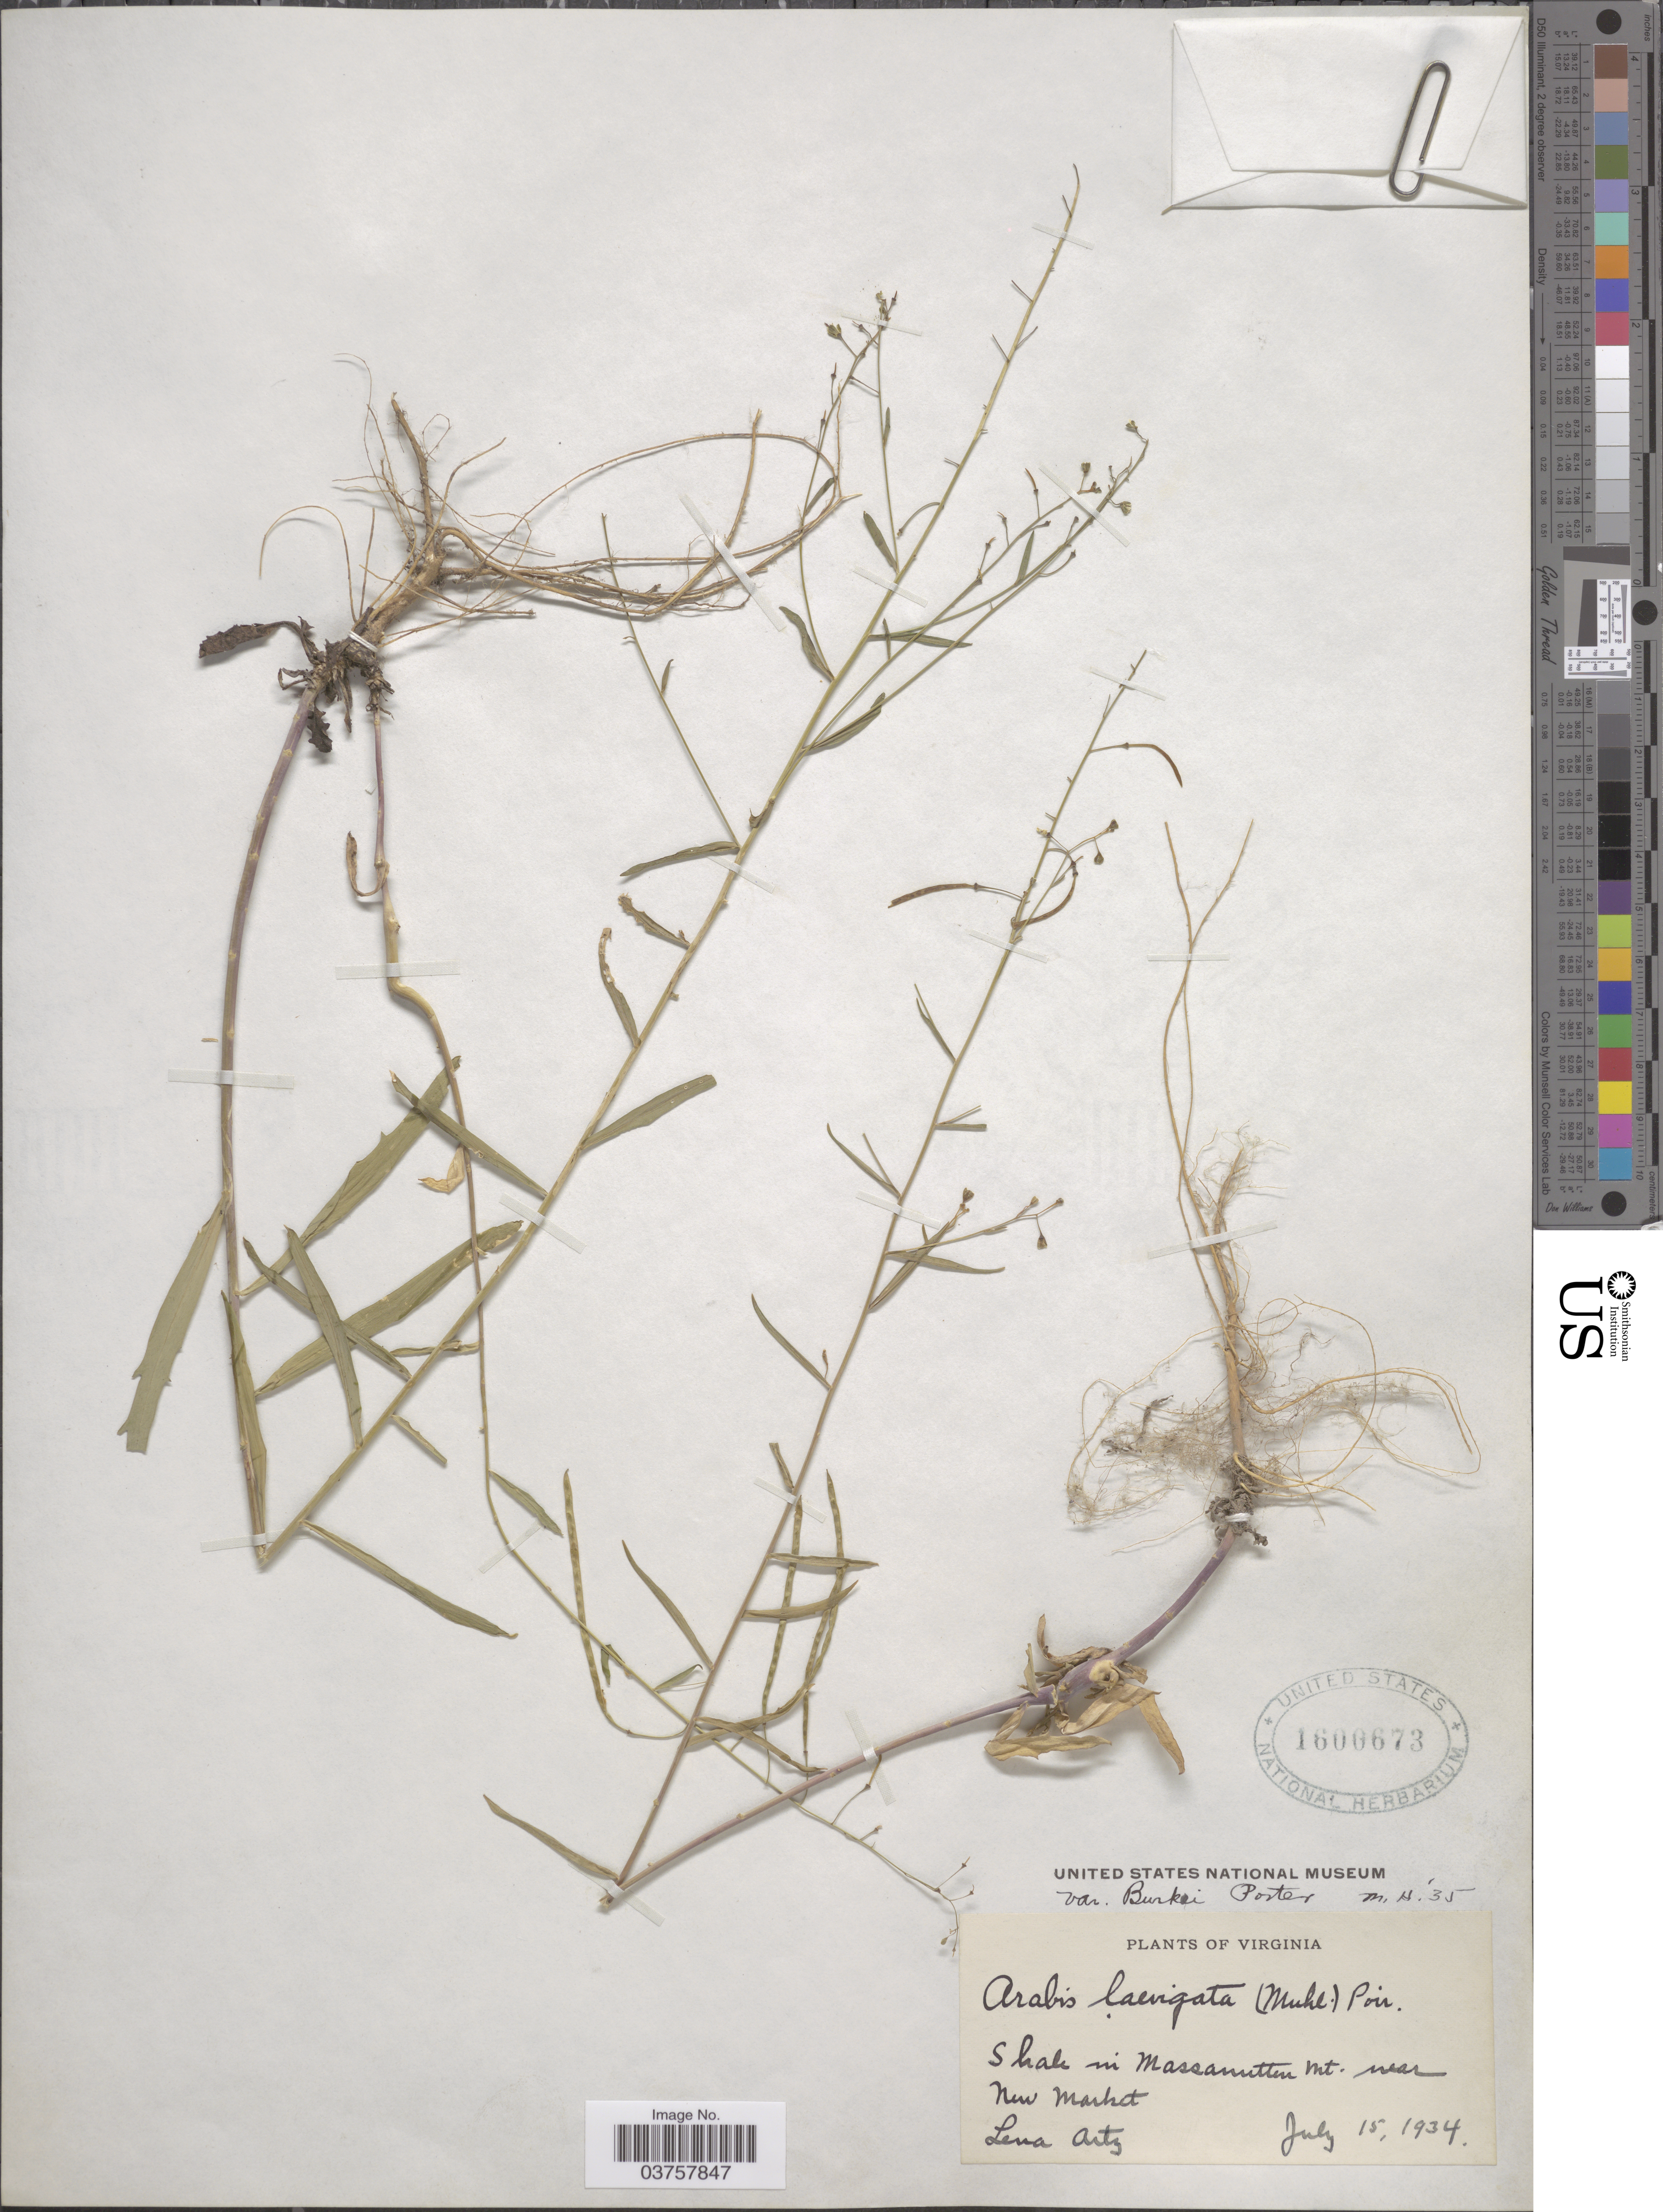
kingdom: Plantae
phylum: Tracheophyta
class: Magnoliopsida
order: Brassicales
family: Brassicaceae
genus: Arabis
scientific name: Arabis laevigata var. burkii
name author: Porter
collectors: L. Artz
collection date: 1934-07-15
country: United States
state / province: Virginia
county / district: Shenandoah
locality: Shale in Massanutten mt. near New Market.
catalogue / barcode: US 1600673